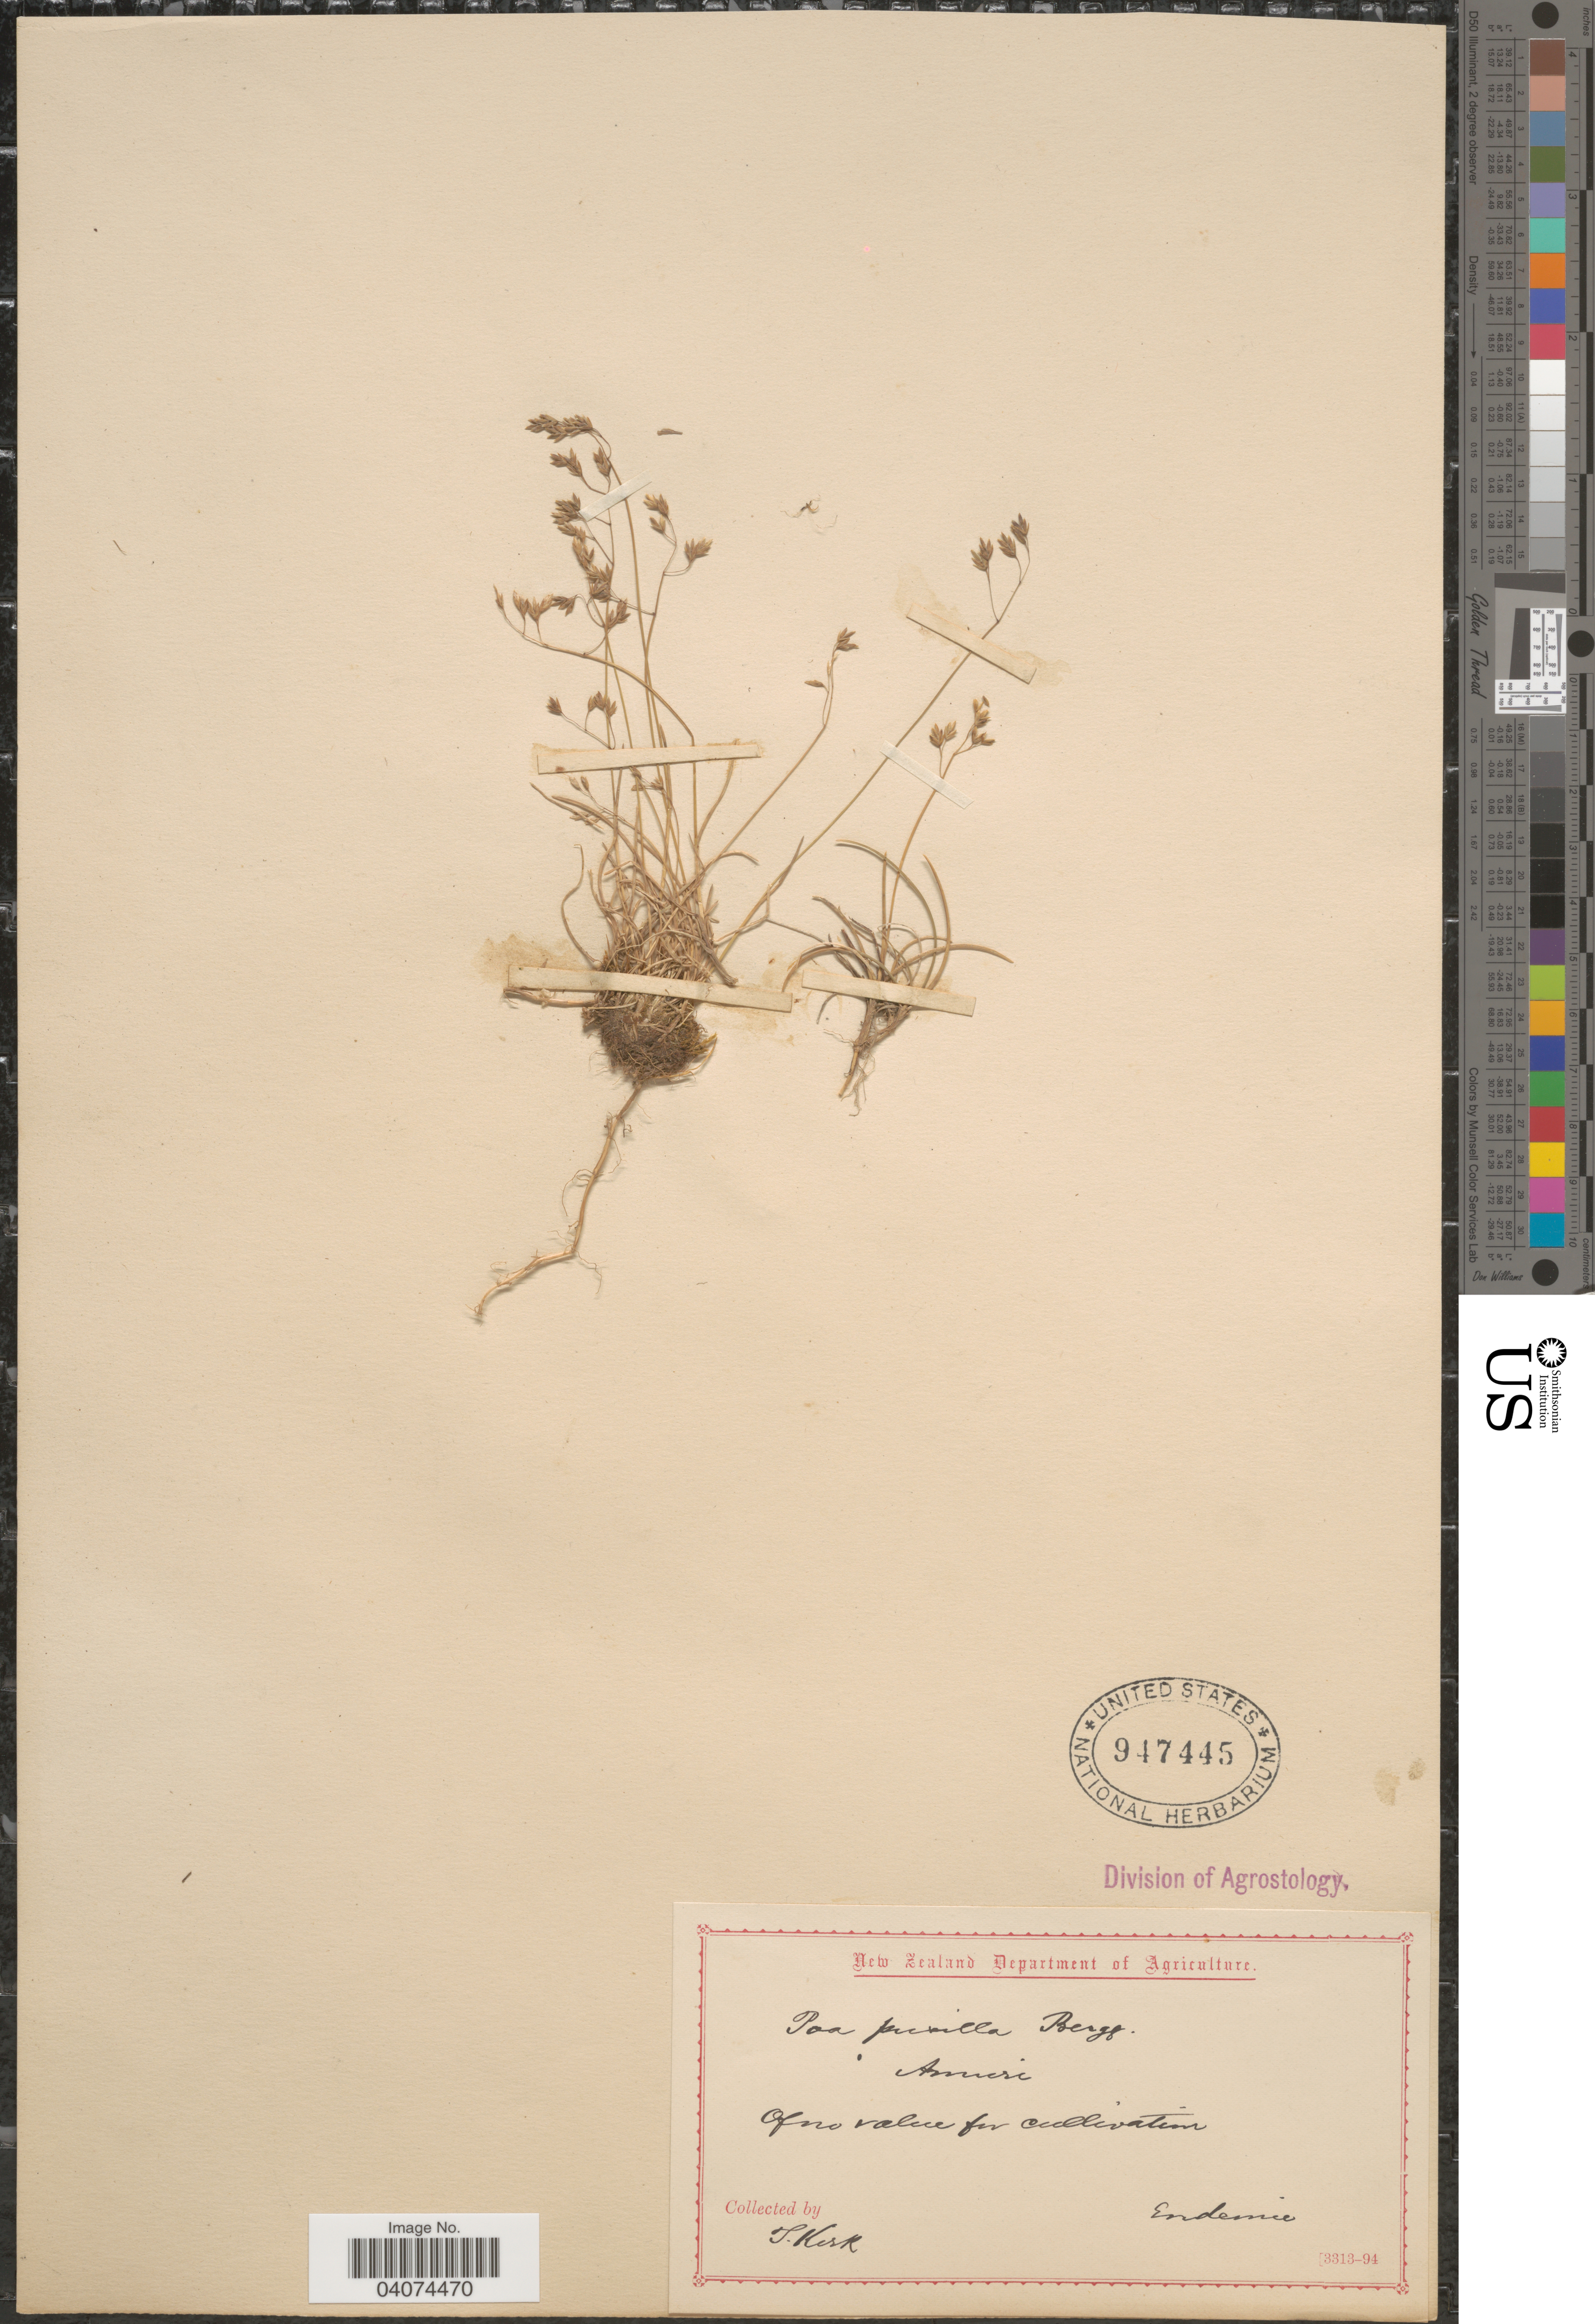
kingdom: Plantae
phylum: Tracheophyta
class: Liliopsida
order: Poales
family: Poaceae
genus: Poa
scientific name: Poa pusilla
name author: Berggr.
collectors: T. Kirk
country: New Zealand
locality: Amuri. Of no value for cultivation.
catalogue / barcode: US 947445